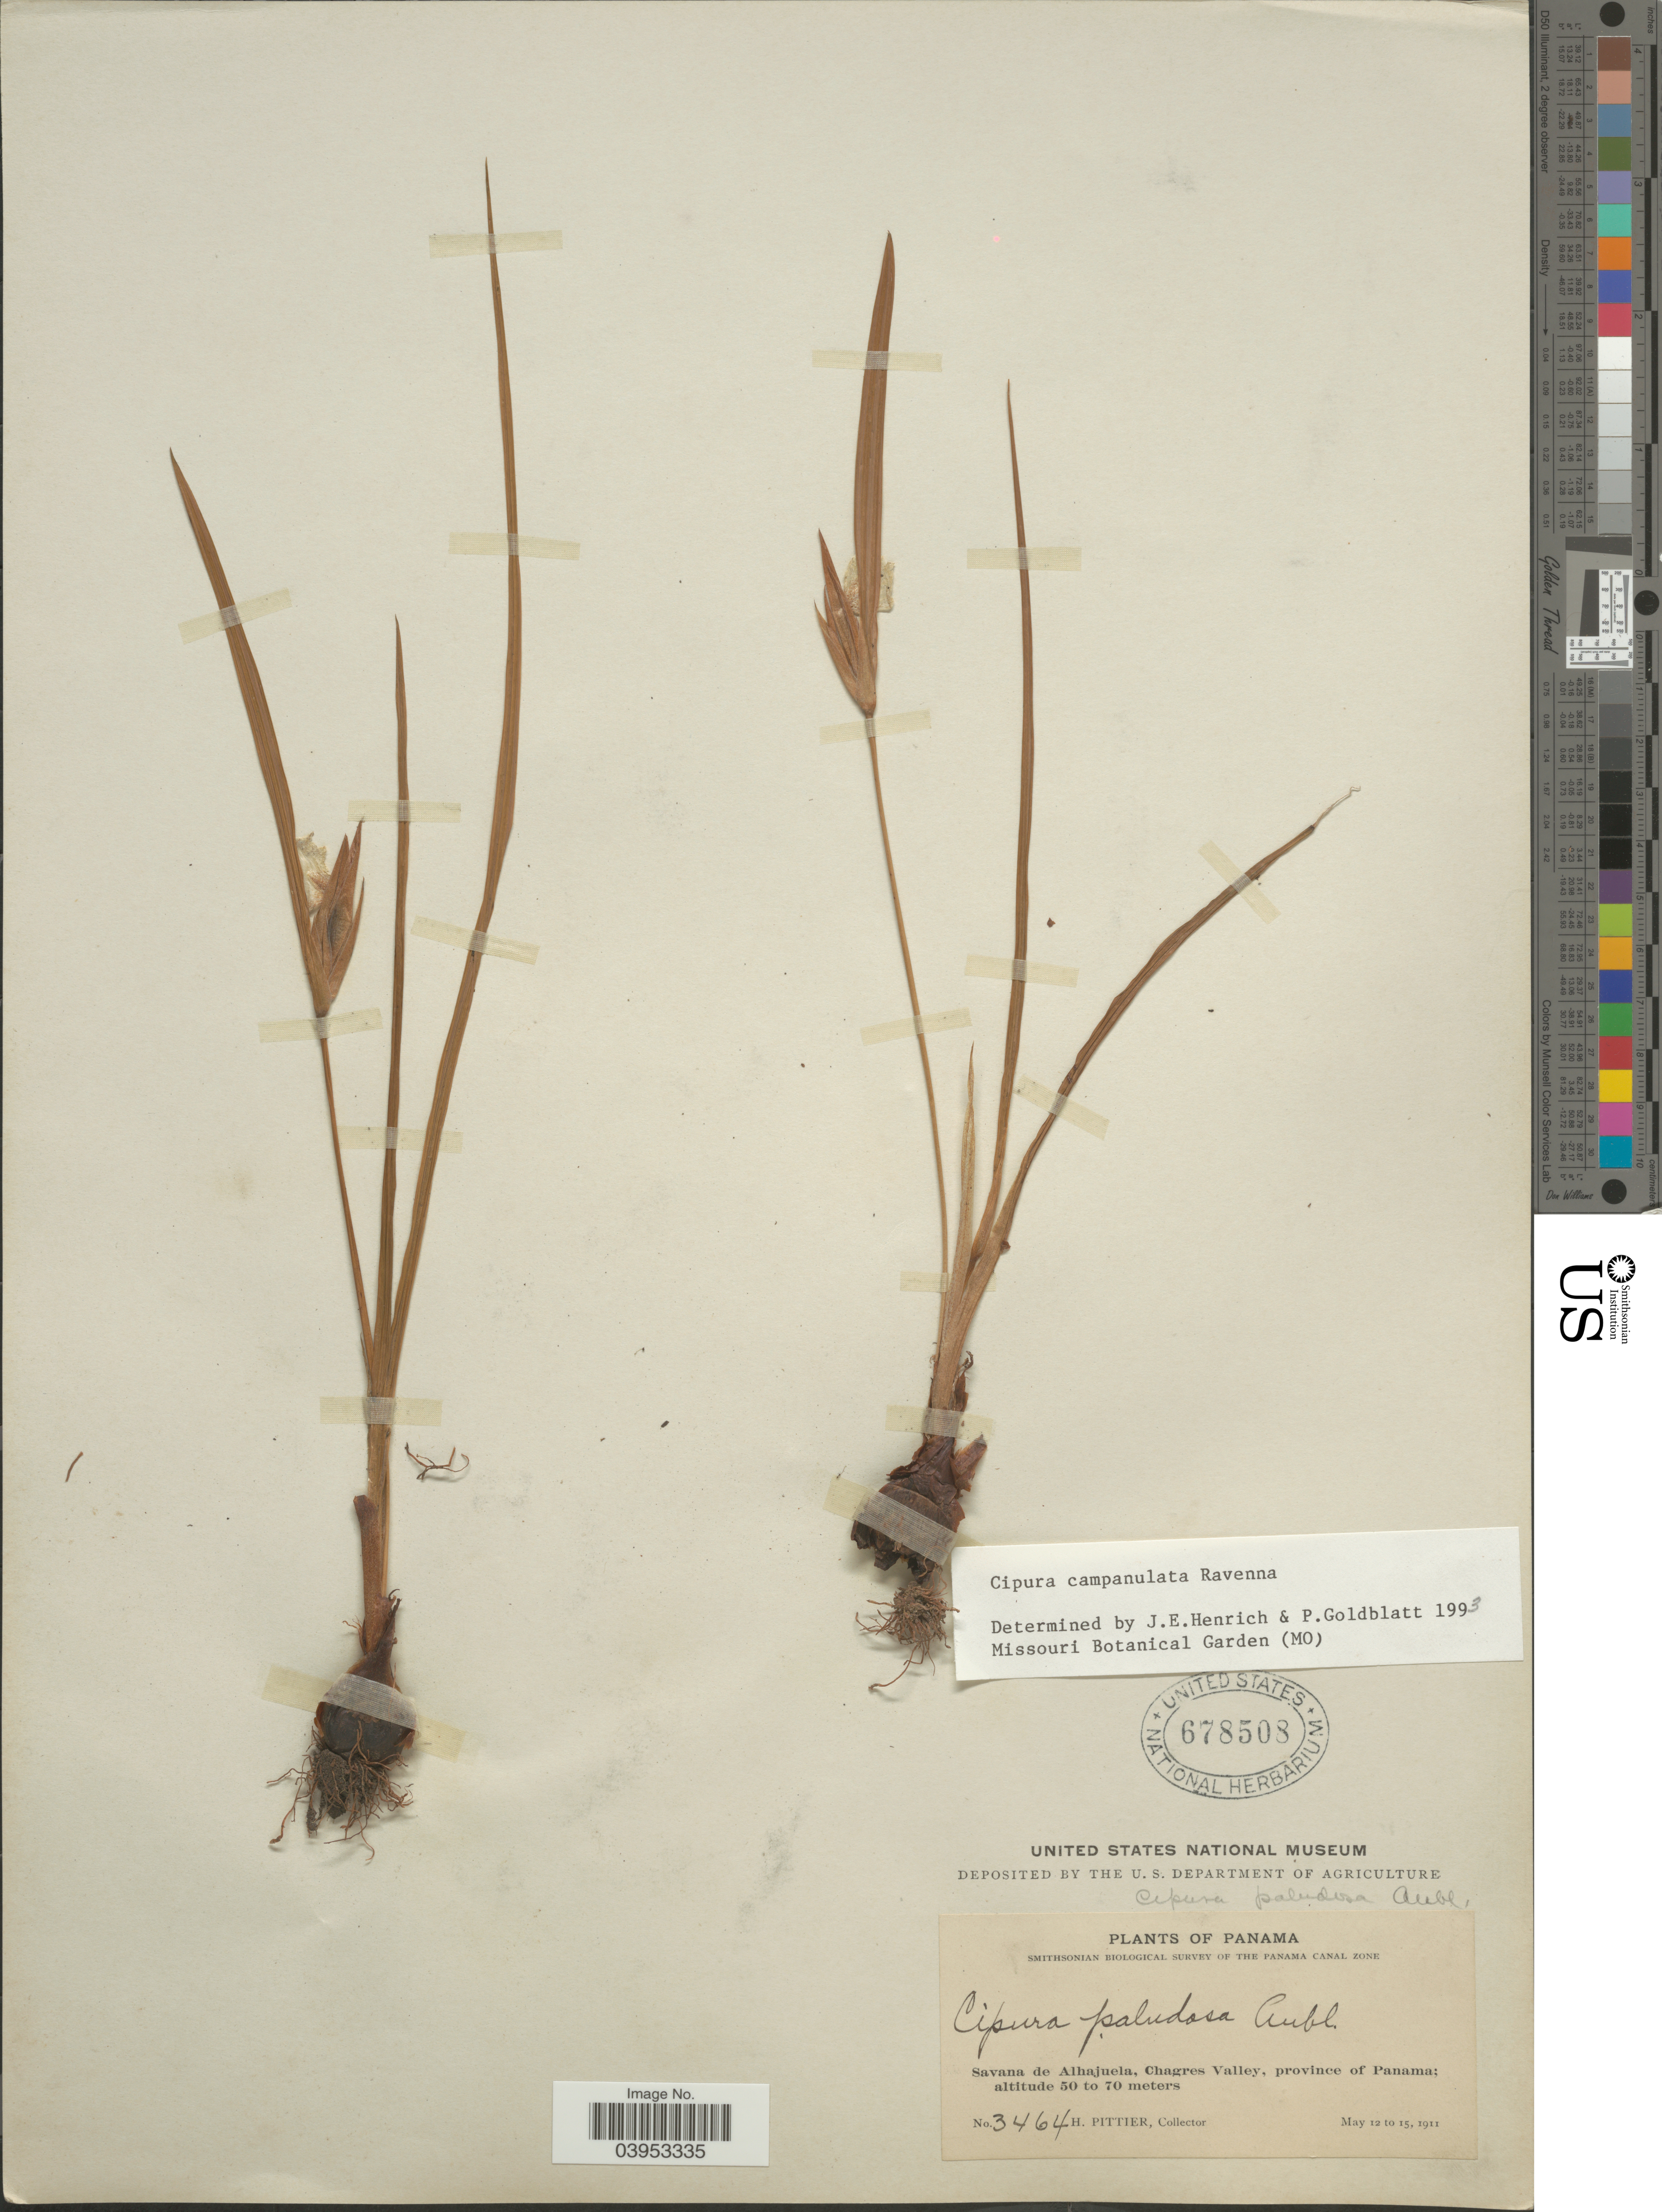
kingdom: Plantae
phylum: Tracheophyta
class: Liliopsida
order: Asparagales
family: Iridaceae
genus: Cipura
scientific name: Cipura campanulata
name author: Ravenna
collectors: H. F. Pittier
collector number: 3464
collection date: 1911-05-12/1911-05-15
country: Panama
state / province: Panamá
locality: Savana de Alhajuelam Chagres Valley.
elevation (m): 50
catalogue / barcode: US 678508